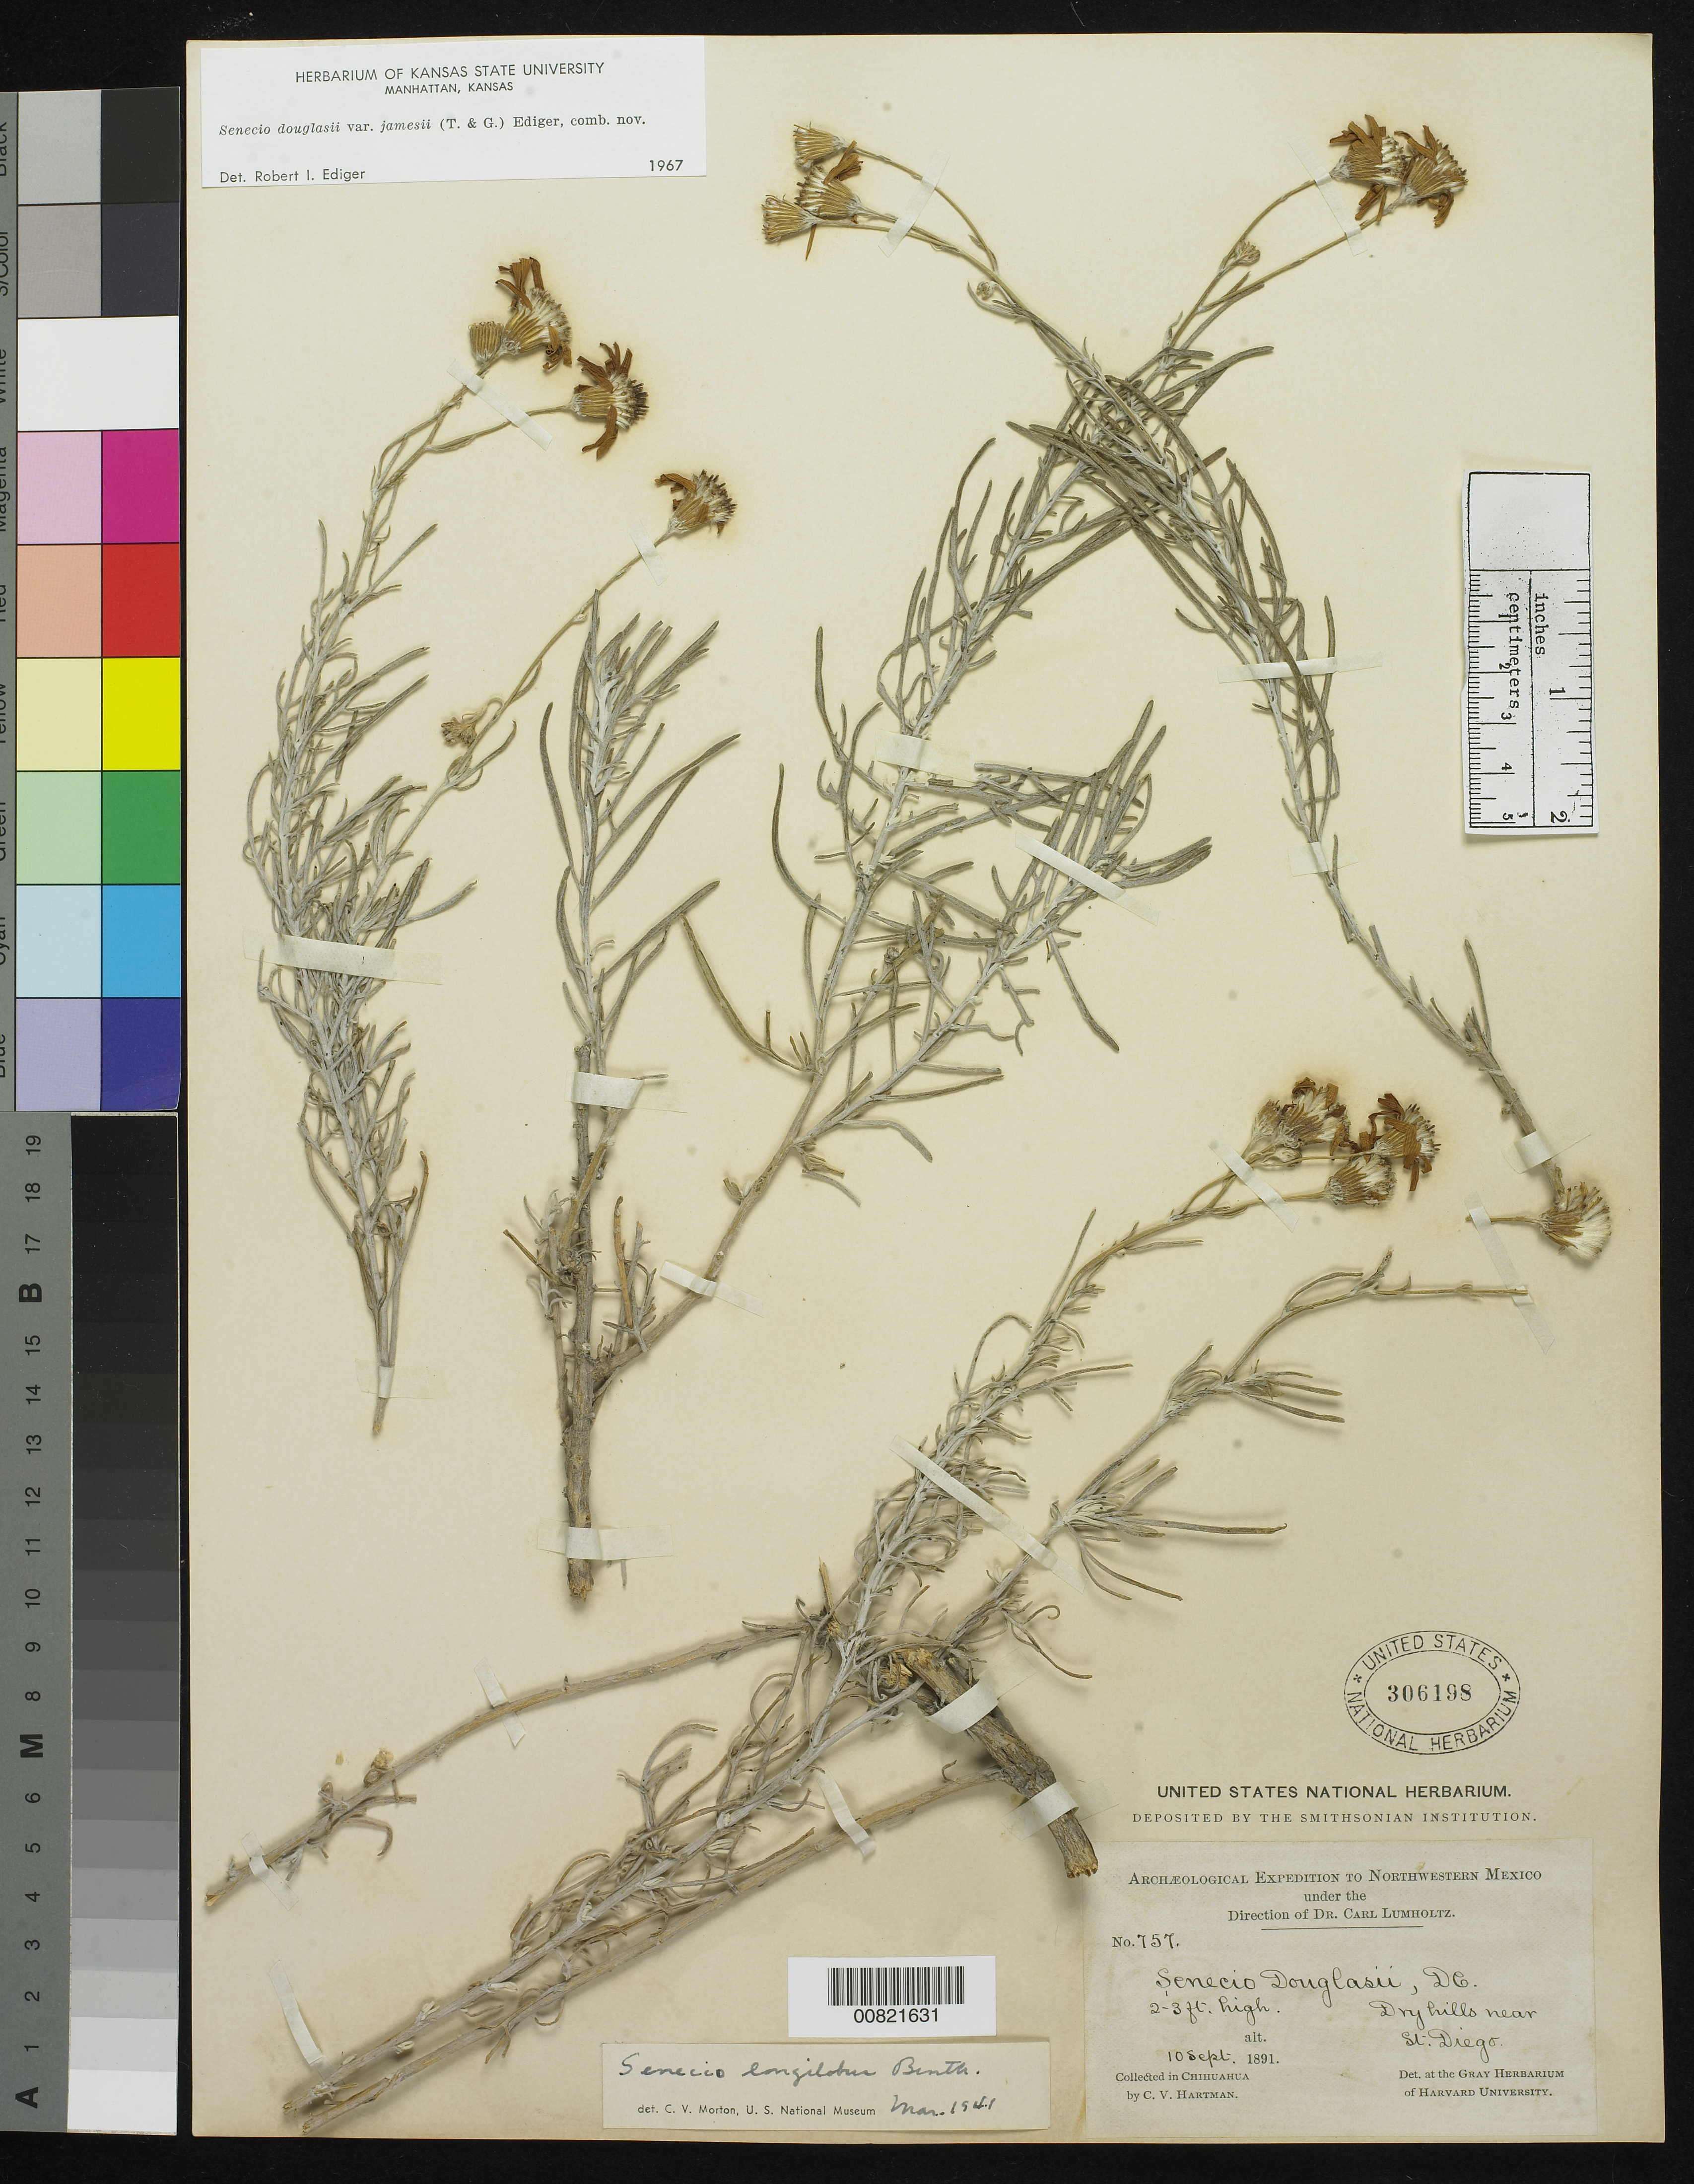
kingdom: Plantae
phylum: Tracheophyta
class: Magnoliopsida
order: Asterales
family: Asteraceae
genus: Senecio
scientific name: Senecio flaccidus var. flaccidus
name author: Less.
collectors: C. V. Hartman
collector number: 757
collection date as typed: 10 Sep 1891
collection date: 1891-09-10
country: Mexico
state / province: Chihuahua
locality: Dry hills near San Diego.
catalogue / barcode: US 306198